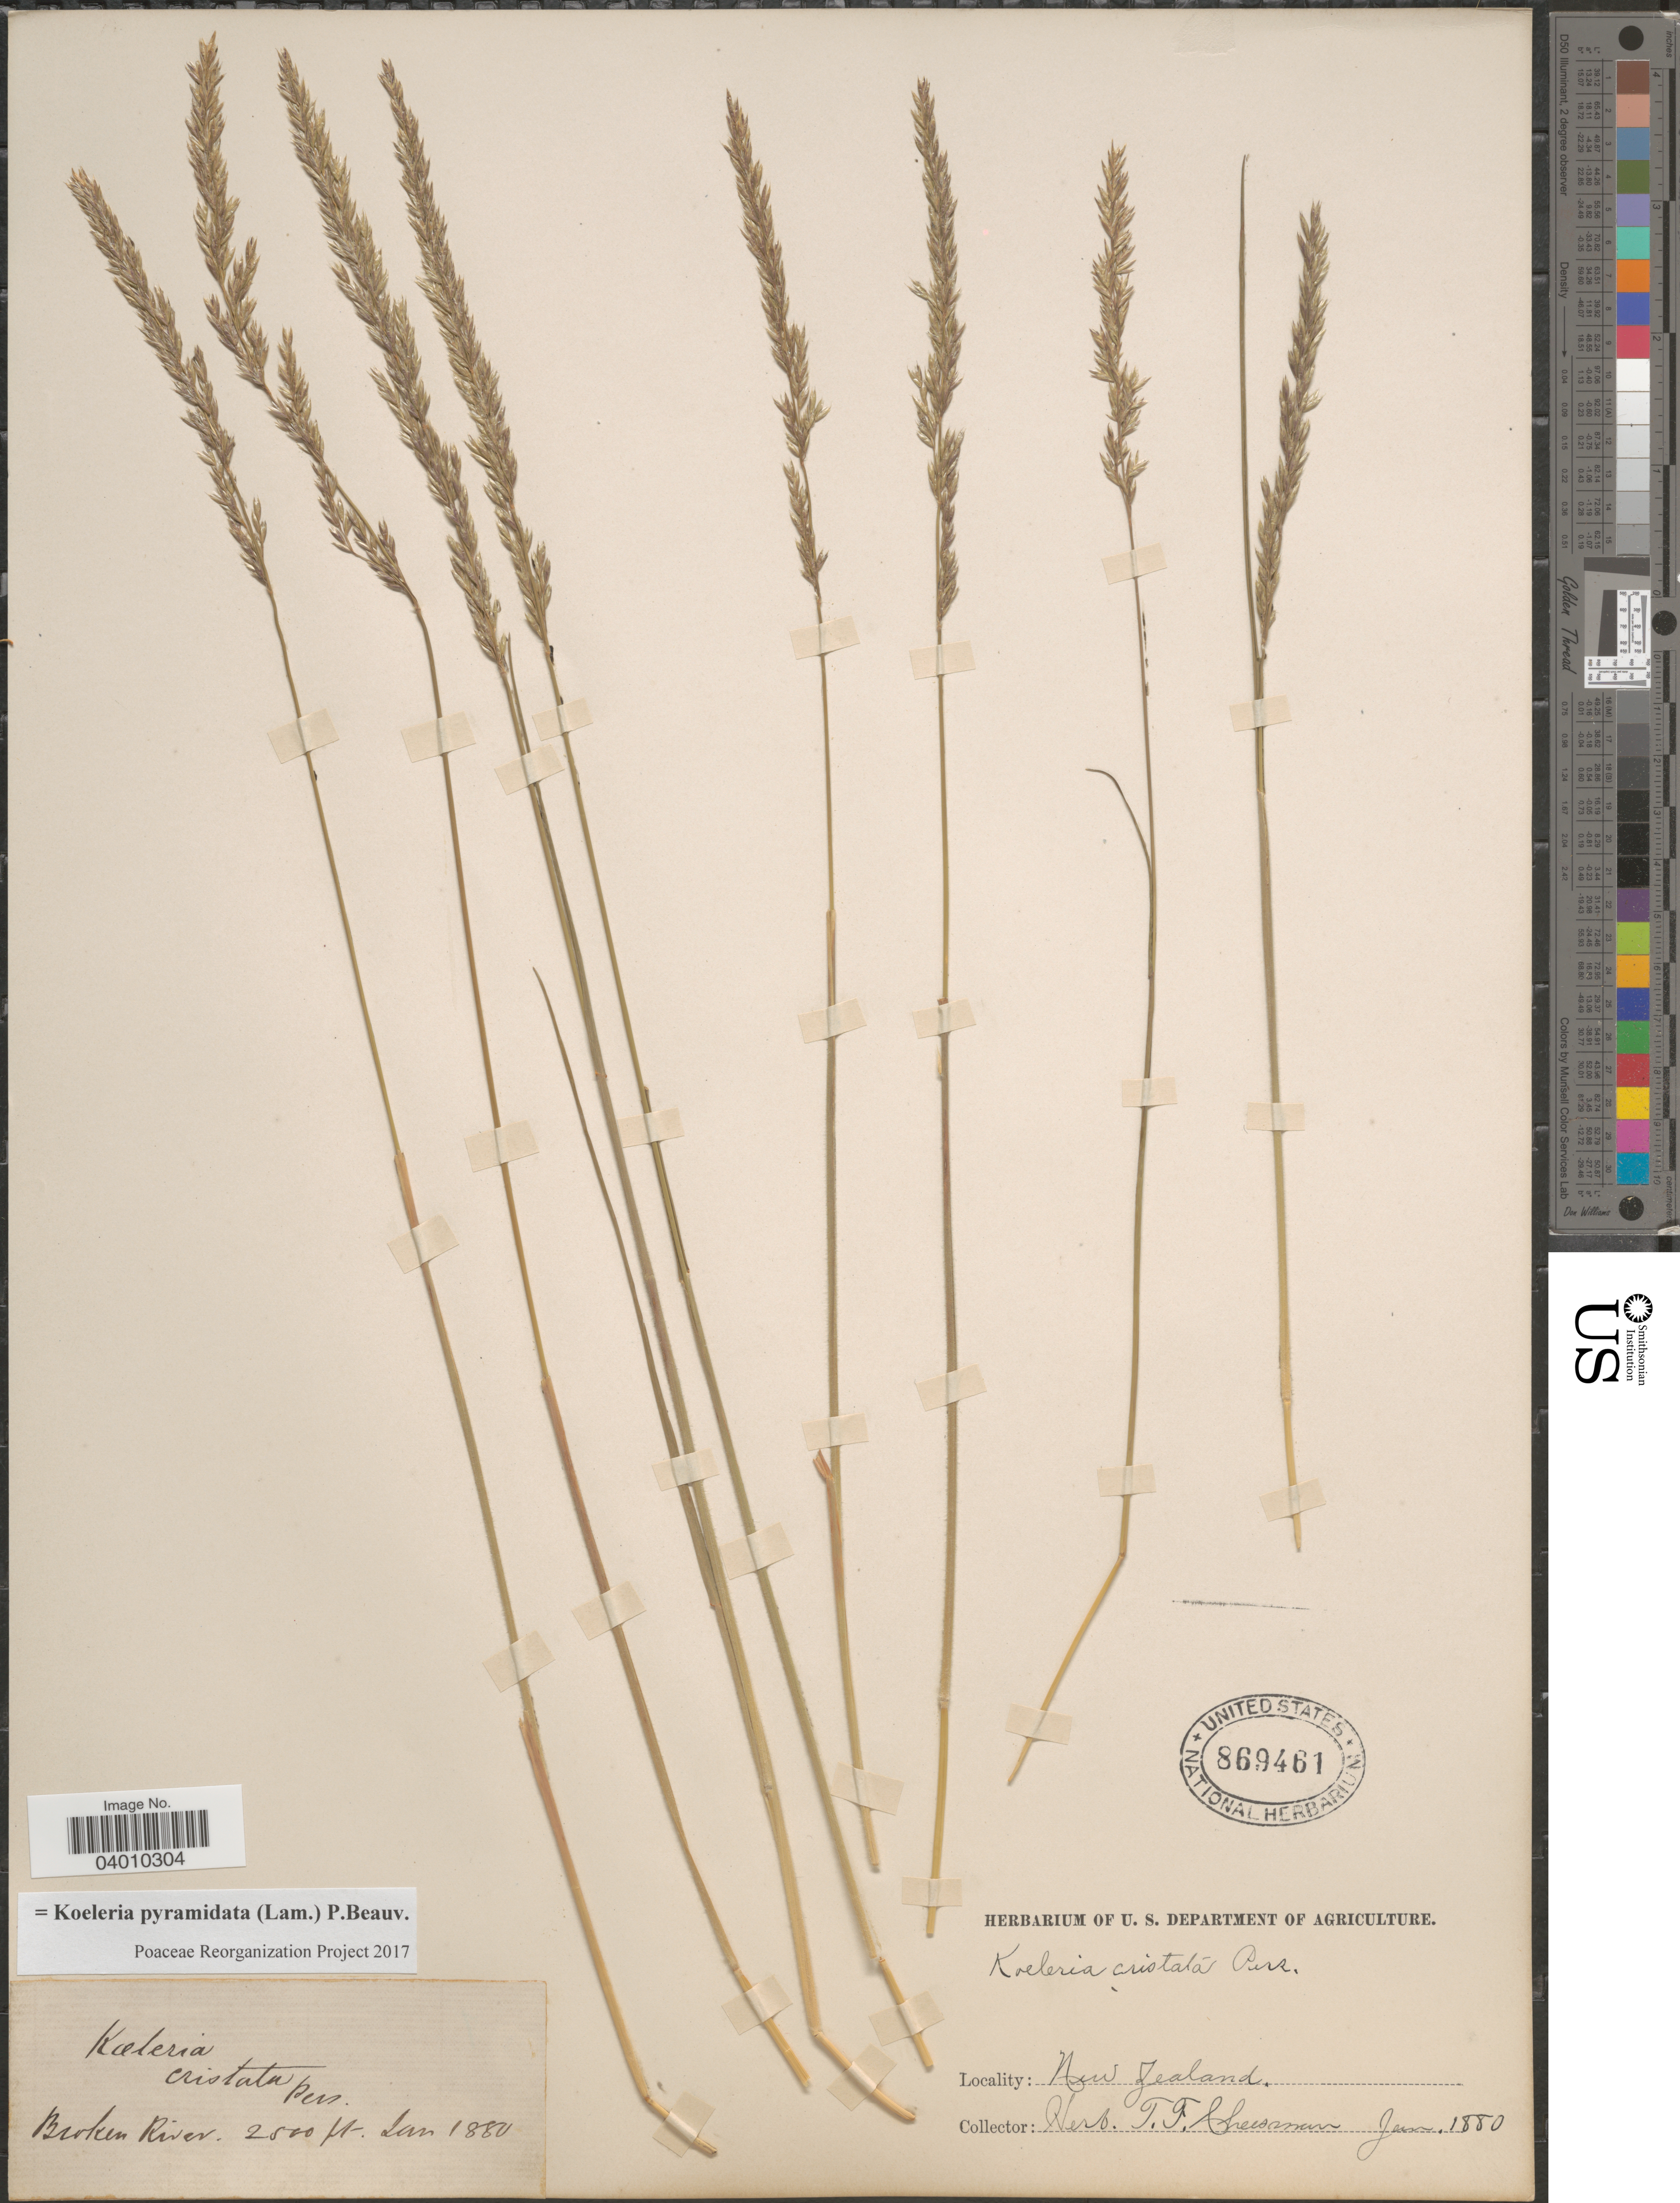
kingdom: Plantae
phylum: Tracheophyta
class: Liliopsida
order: Poales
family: Poaceae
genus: Koeleria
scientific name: Koeleria pyramidata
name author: (Lam.) P. Beauv.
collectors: ex herb. T. F. Cheeseman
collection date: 1880-01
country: New Zealand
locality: Broken River.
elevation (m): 762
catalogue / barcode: US 869461